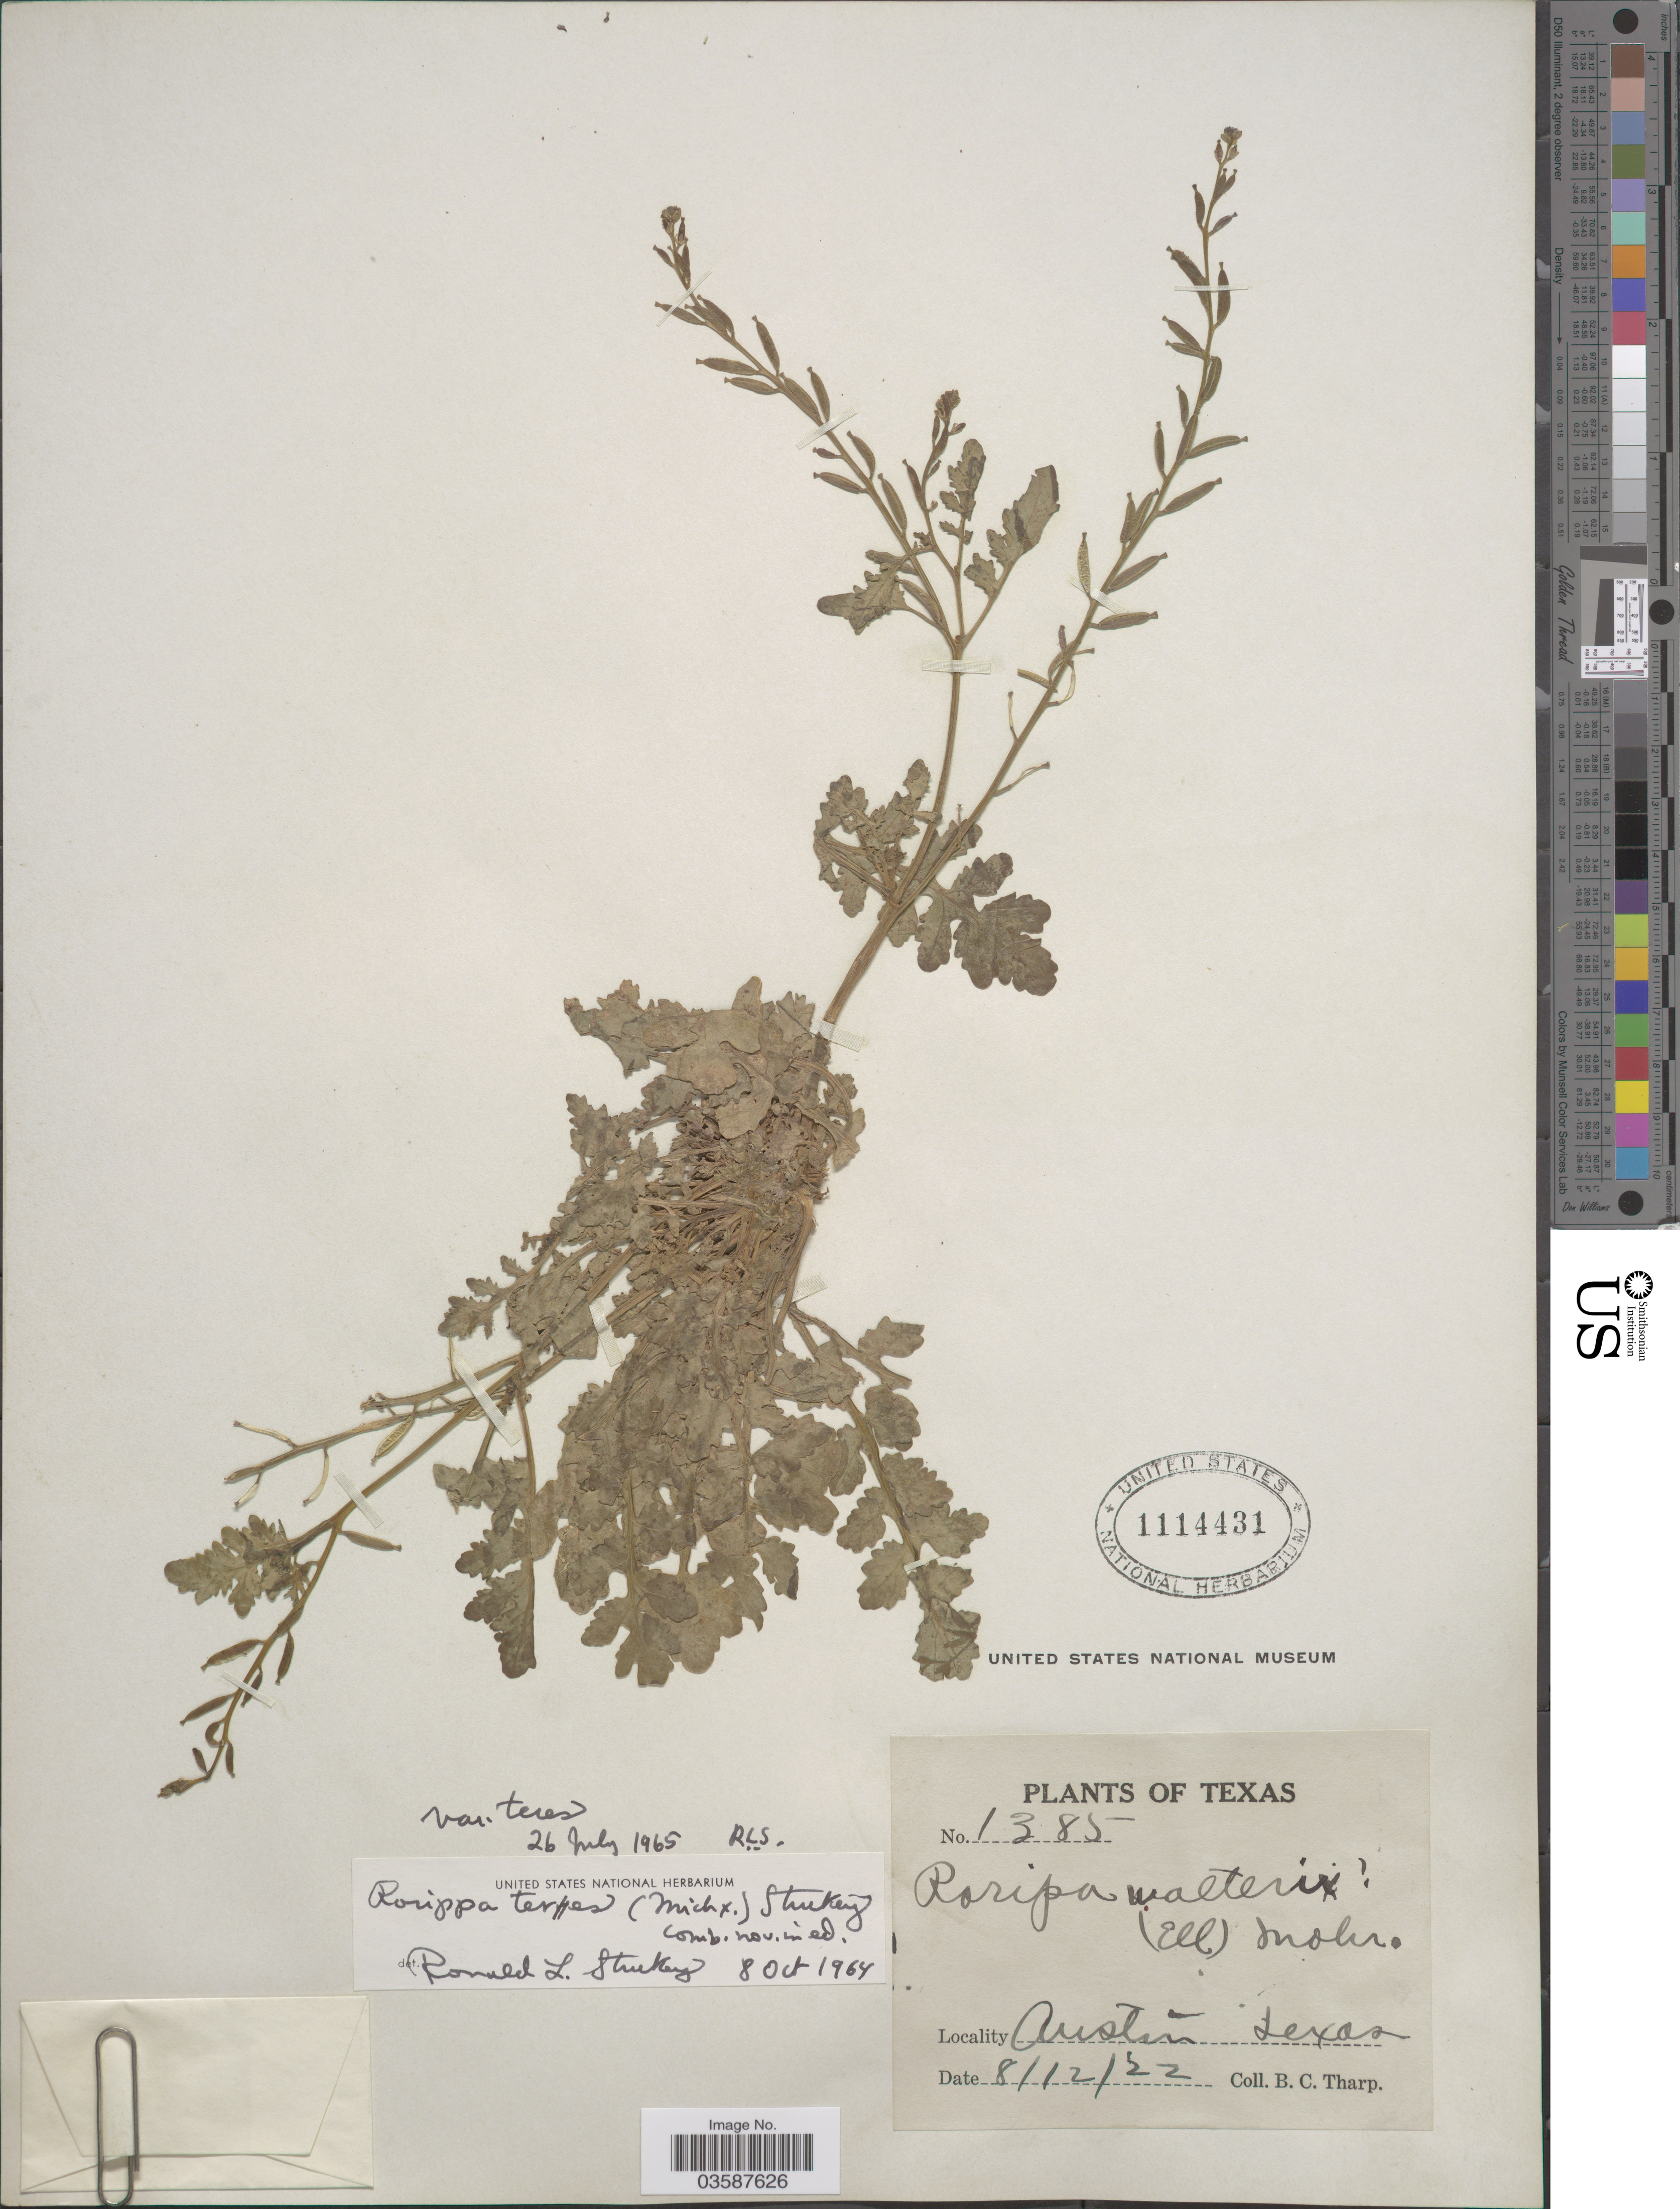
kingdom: Plantae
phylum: Tracheophyta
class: Magnoliopsida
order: Brassicales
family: Brassicaceae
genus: Rorippa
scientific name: Rorippa teres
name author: (Michx.) Stuckey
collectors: B. C. Tharp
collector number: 1385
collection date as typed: Transcribed d/m/y: 12/8/22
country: United States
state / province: Texas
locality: Austin.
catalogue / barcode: US 1114431